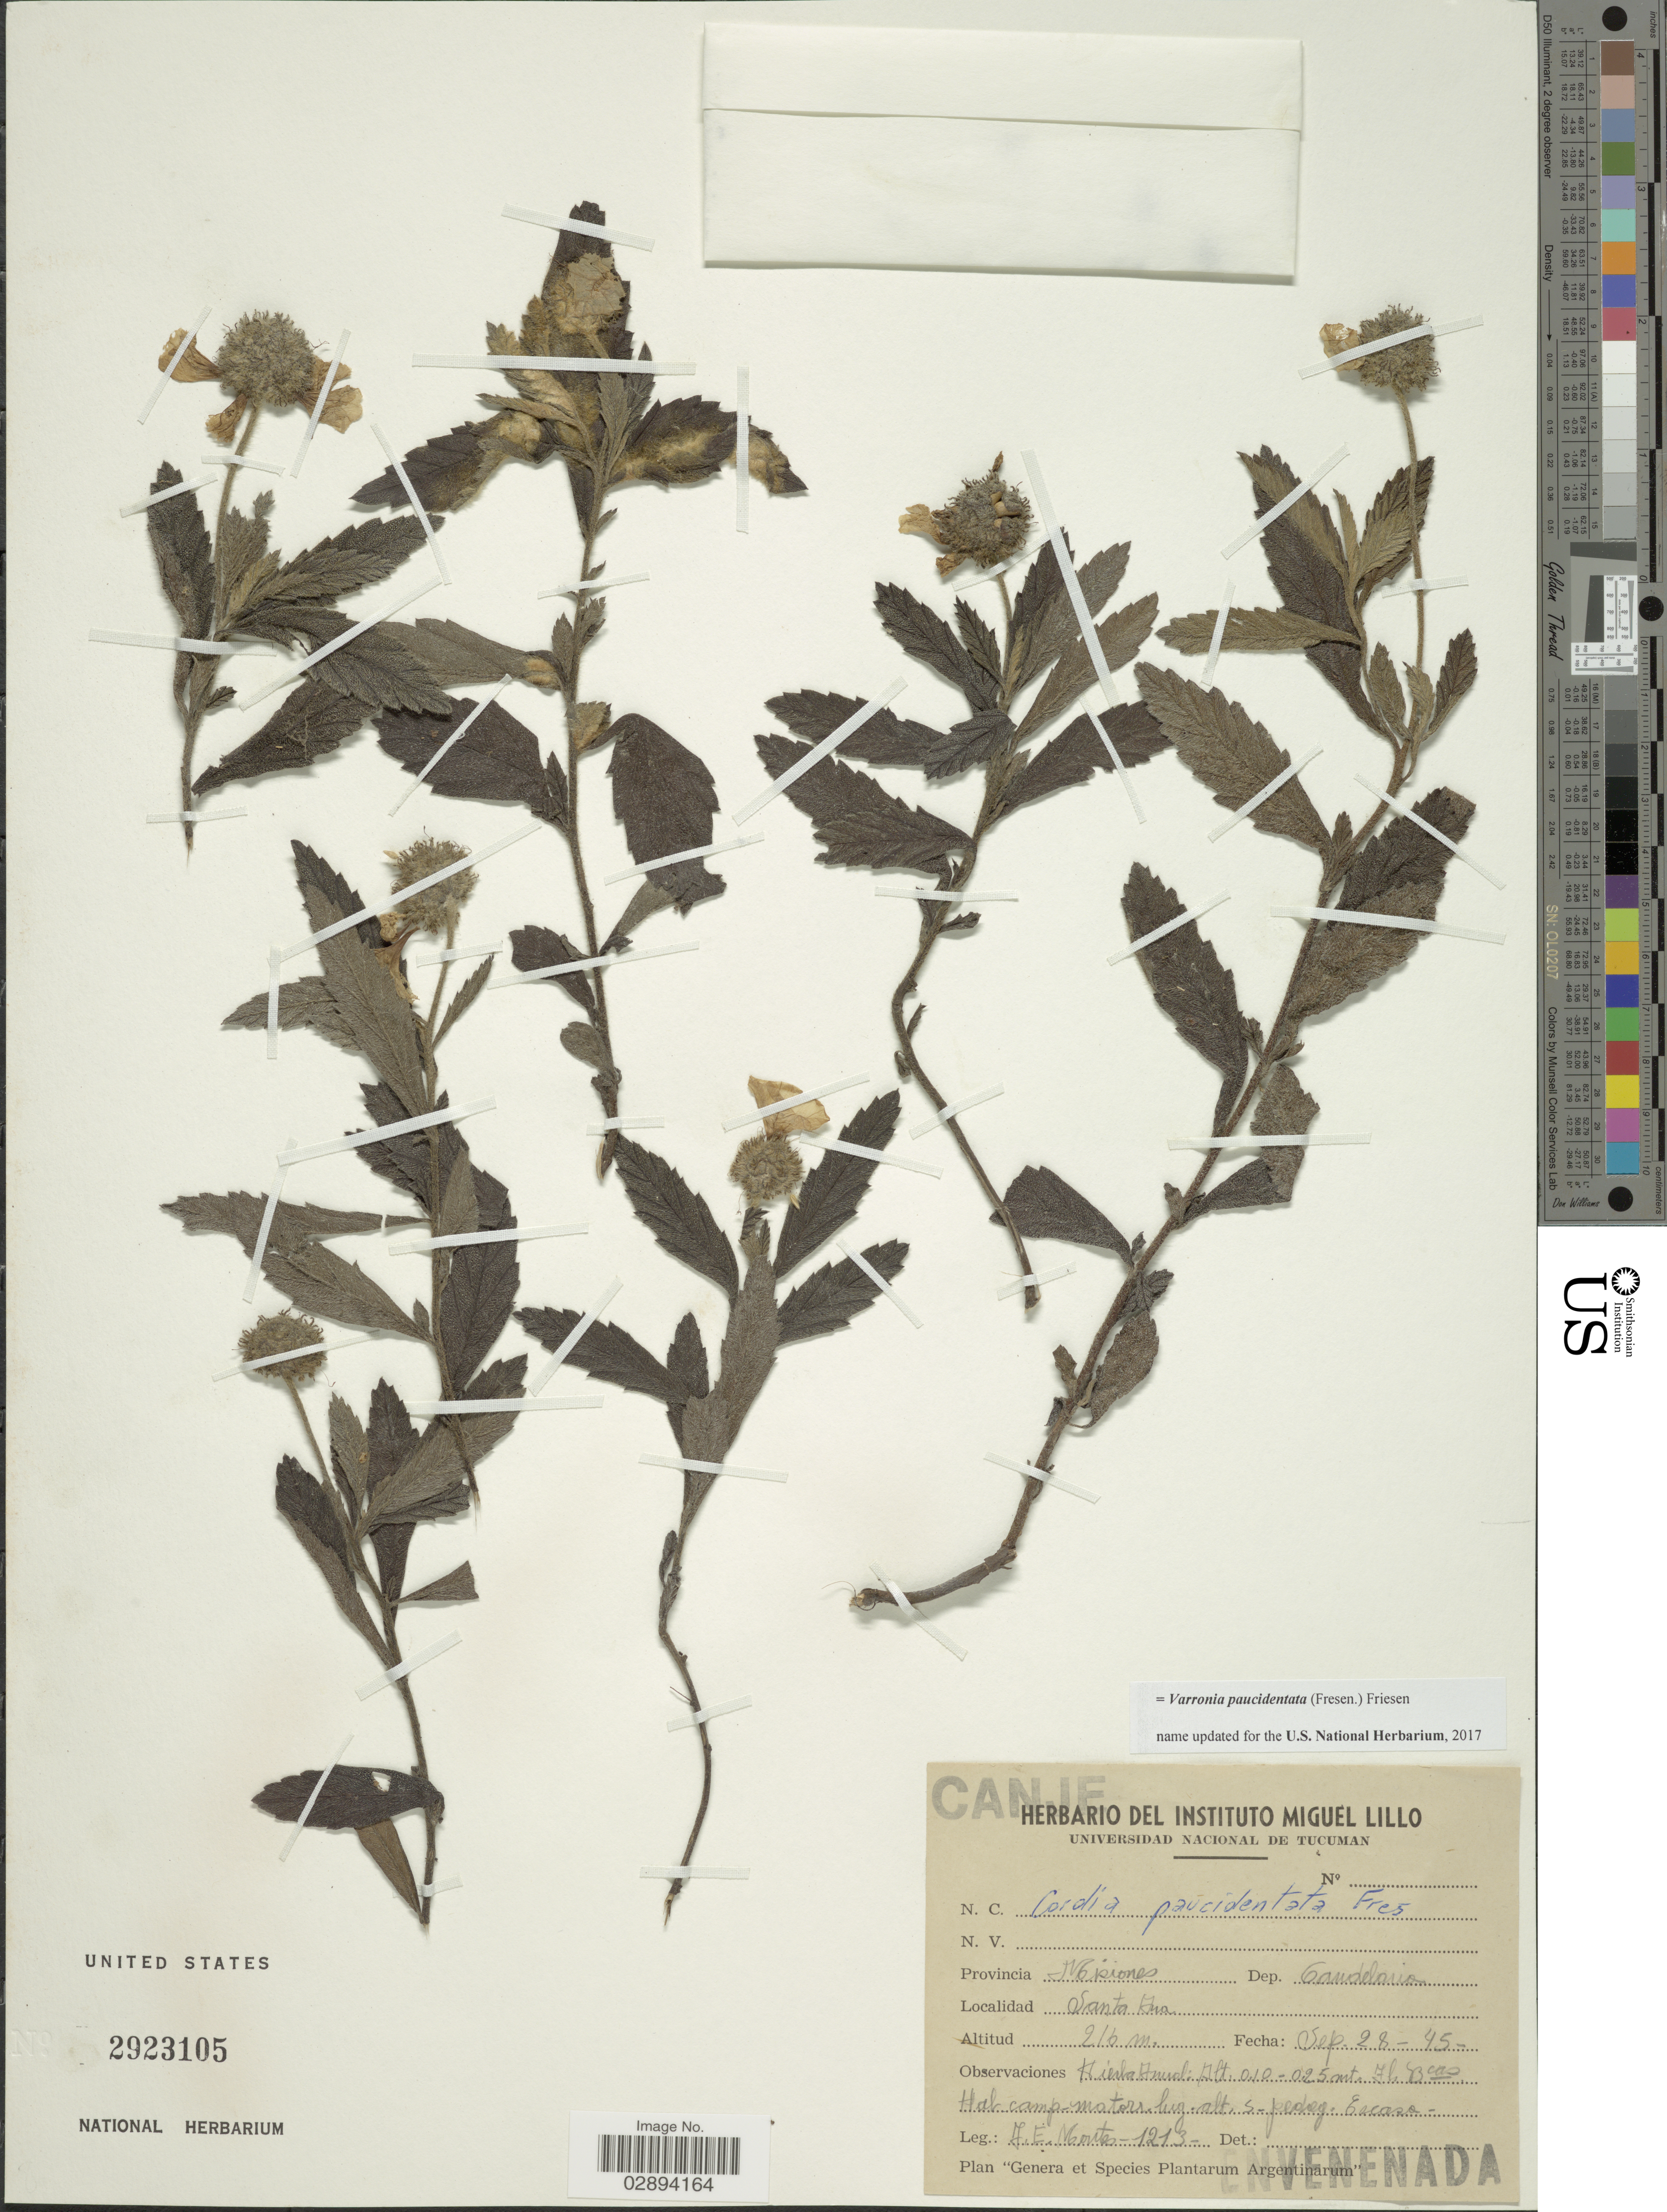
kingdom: Plantae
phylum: Tracheophyta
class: Magnoliopsida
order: Boraginales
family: Cordiaceae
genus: Varronia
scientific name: Varronia paucidentata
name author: (Fresen.) Friesen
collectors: J. E. Montes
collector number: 1213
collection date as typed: Transcribed d/m/y: 28/9/45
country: Argentina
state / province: Misiones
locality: Dep. Candelaria, Santa Ana.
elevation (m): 216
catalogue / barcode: US 2923105